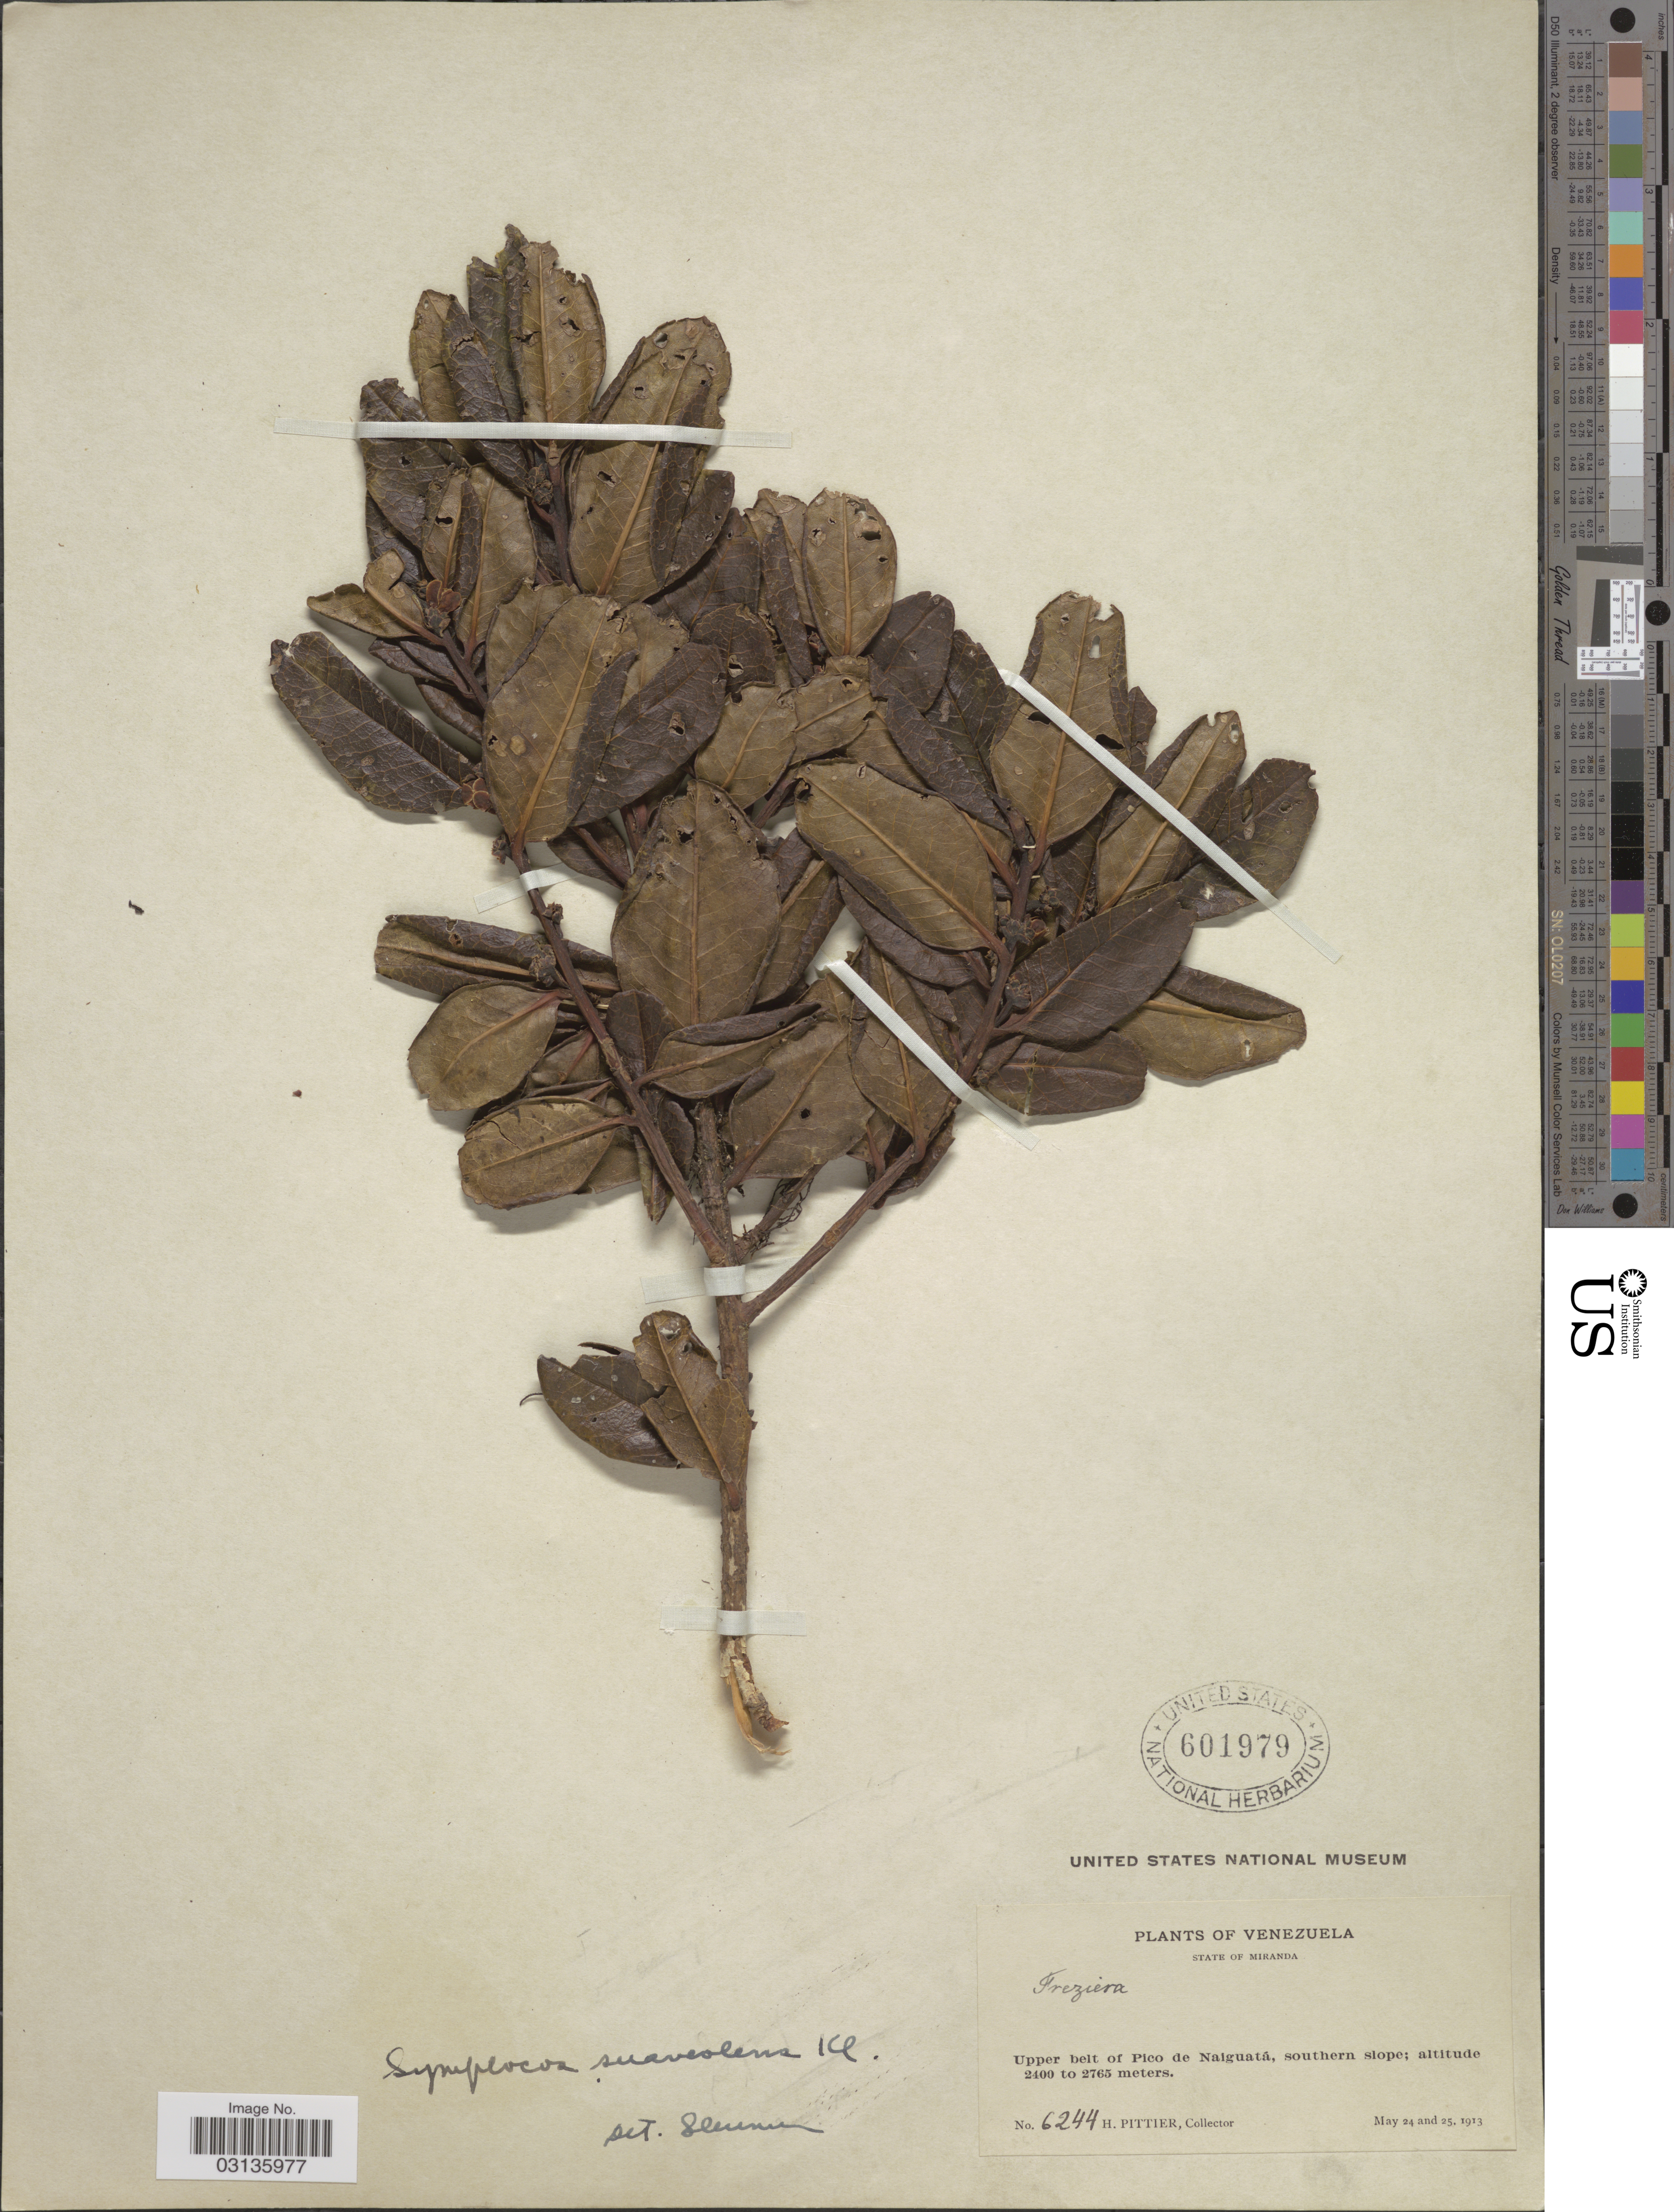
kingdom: Plantae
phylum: Tracheophyta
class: Magnoliopsida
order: Ericales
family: Symplocaceae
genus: Symplocos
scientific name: Symplocos suaveolens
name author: Klotzsch ex Brand in Engl.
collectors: H. F. Pittier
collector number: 6244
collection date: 1913-05-24/1913-05-25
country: Venezuela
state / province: Miranda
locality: State of Miranda. Upper belt of Pico de Naiguatá, southern slope.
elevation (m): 2400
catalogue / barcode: US 601979